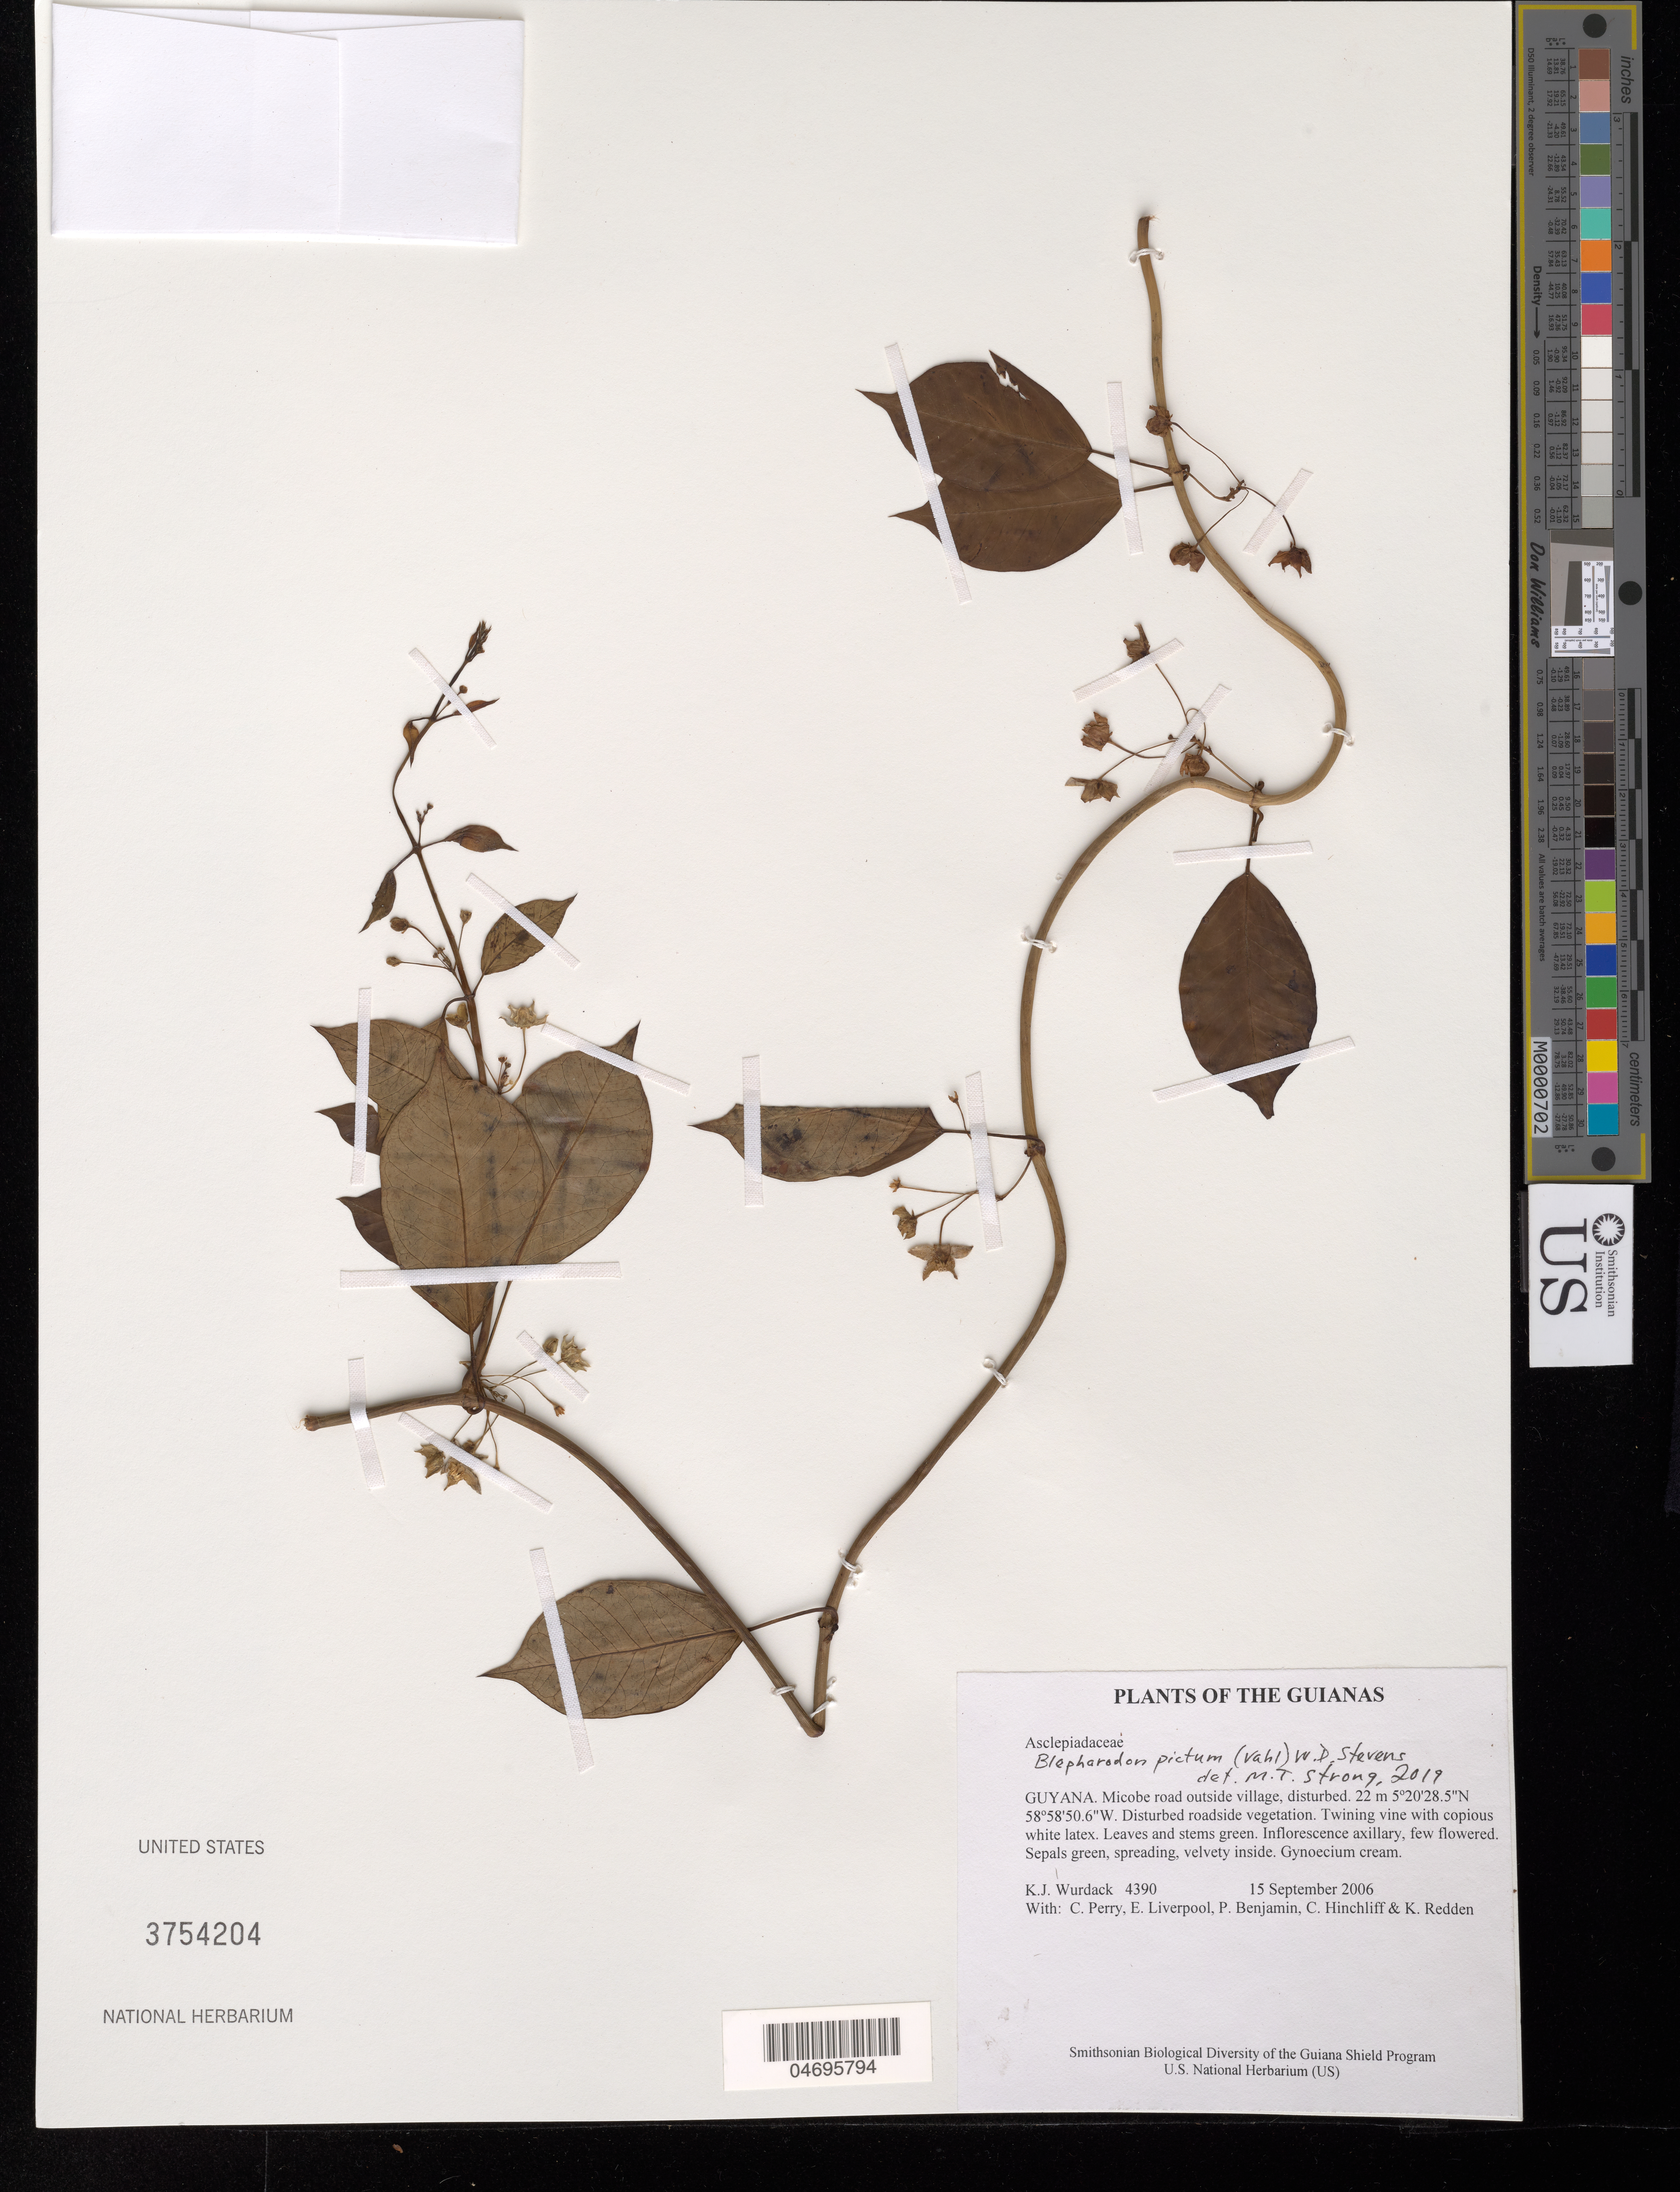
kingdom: Plantae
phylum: Tracheophyta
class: Magnoliopsida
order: Gentianales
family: Apocynaceae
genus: Blepharodon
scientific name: Blepharodon pictum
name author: (Vahl) W.D. Stevens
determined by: Strong, Mark T., (BOT), Smithsonian Institution - National Museum of Natural History (UNITED STATES)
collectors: K. Wurdack, C. Perry, E. Liverpool, P. Benjamin, C. E. Hinchliff & K. M. Redden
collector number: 4390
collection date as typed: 15 September 2006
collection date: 2006-09-15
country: Guyana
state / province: Potaro-Siparuni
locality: Micobe road outside village, disturbed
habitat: Disturbed roadside vegetation.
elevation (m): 22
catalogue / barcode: US 3754204